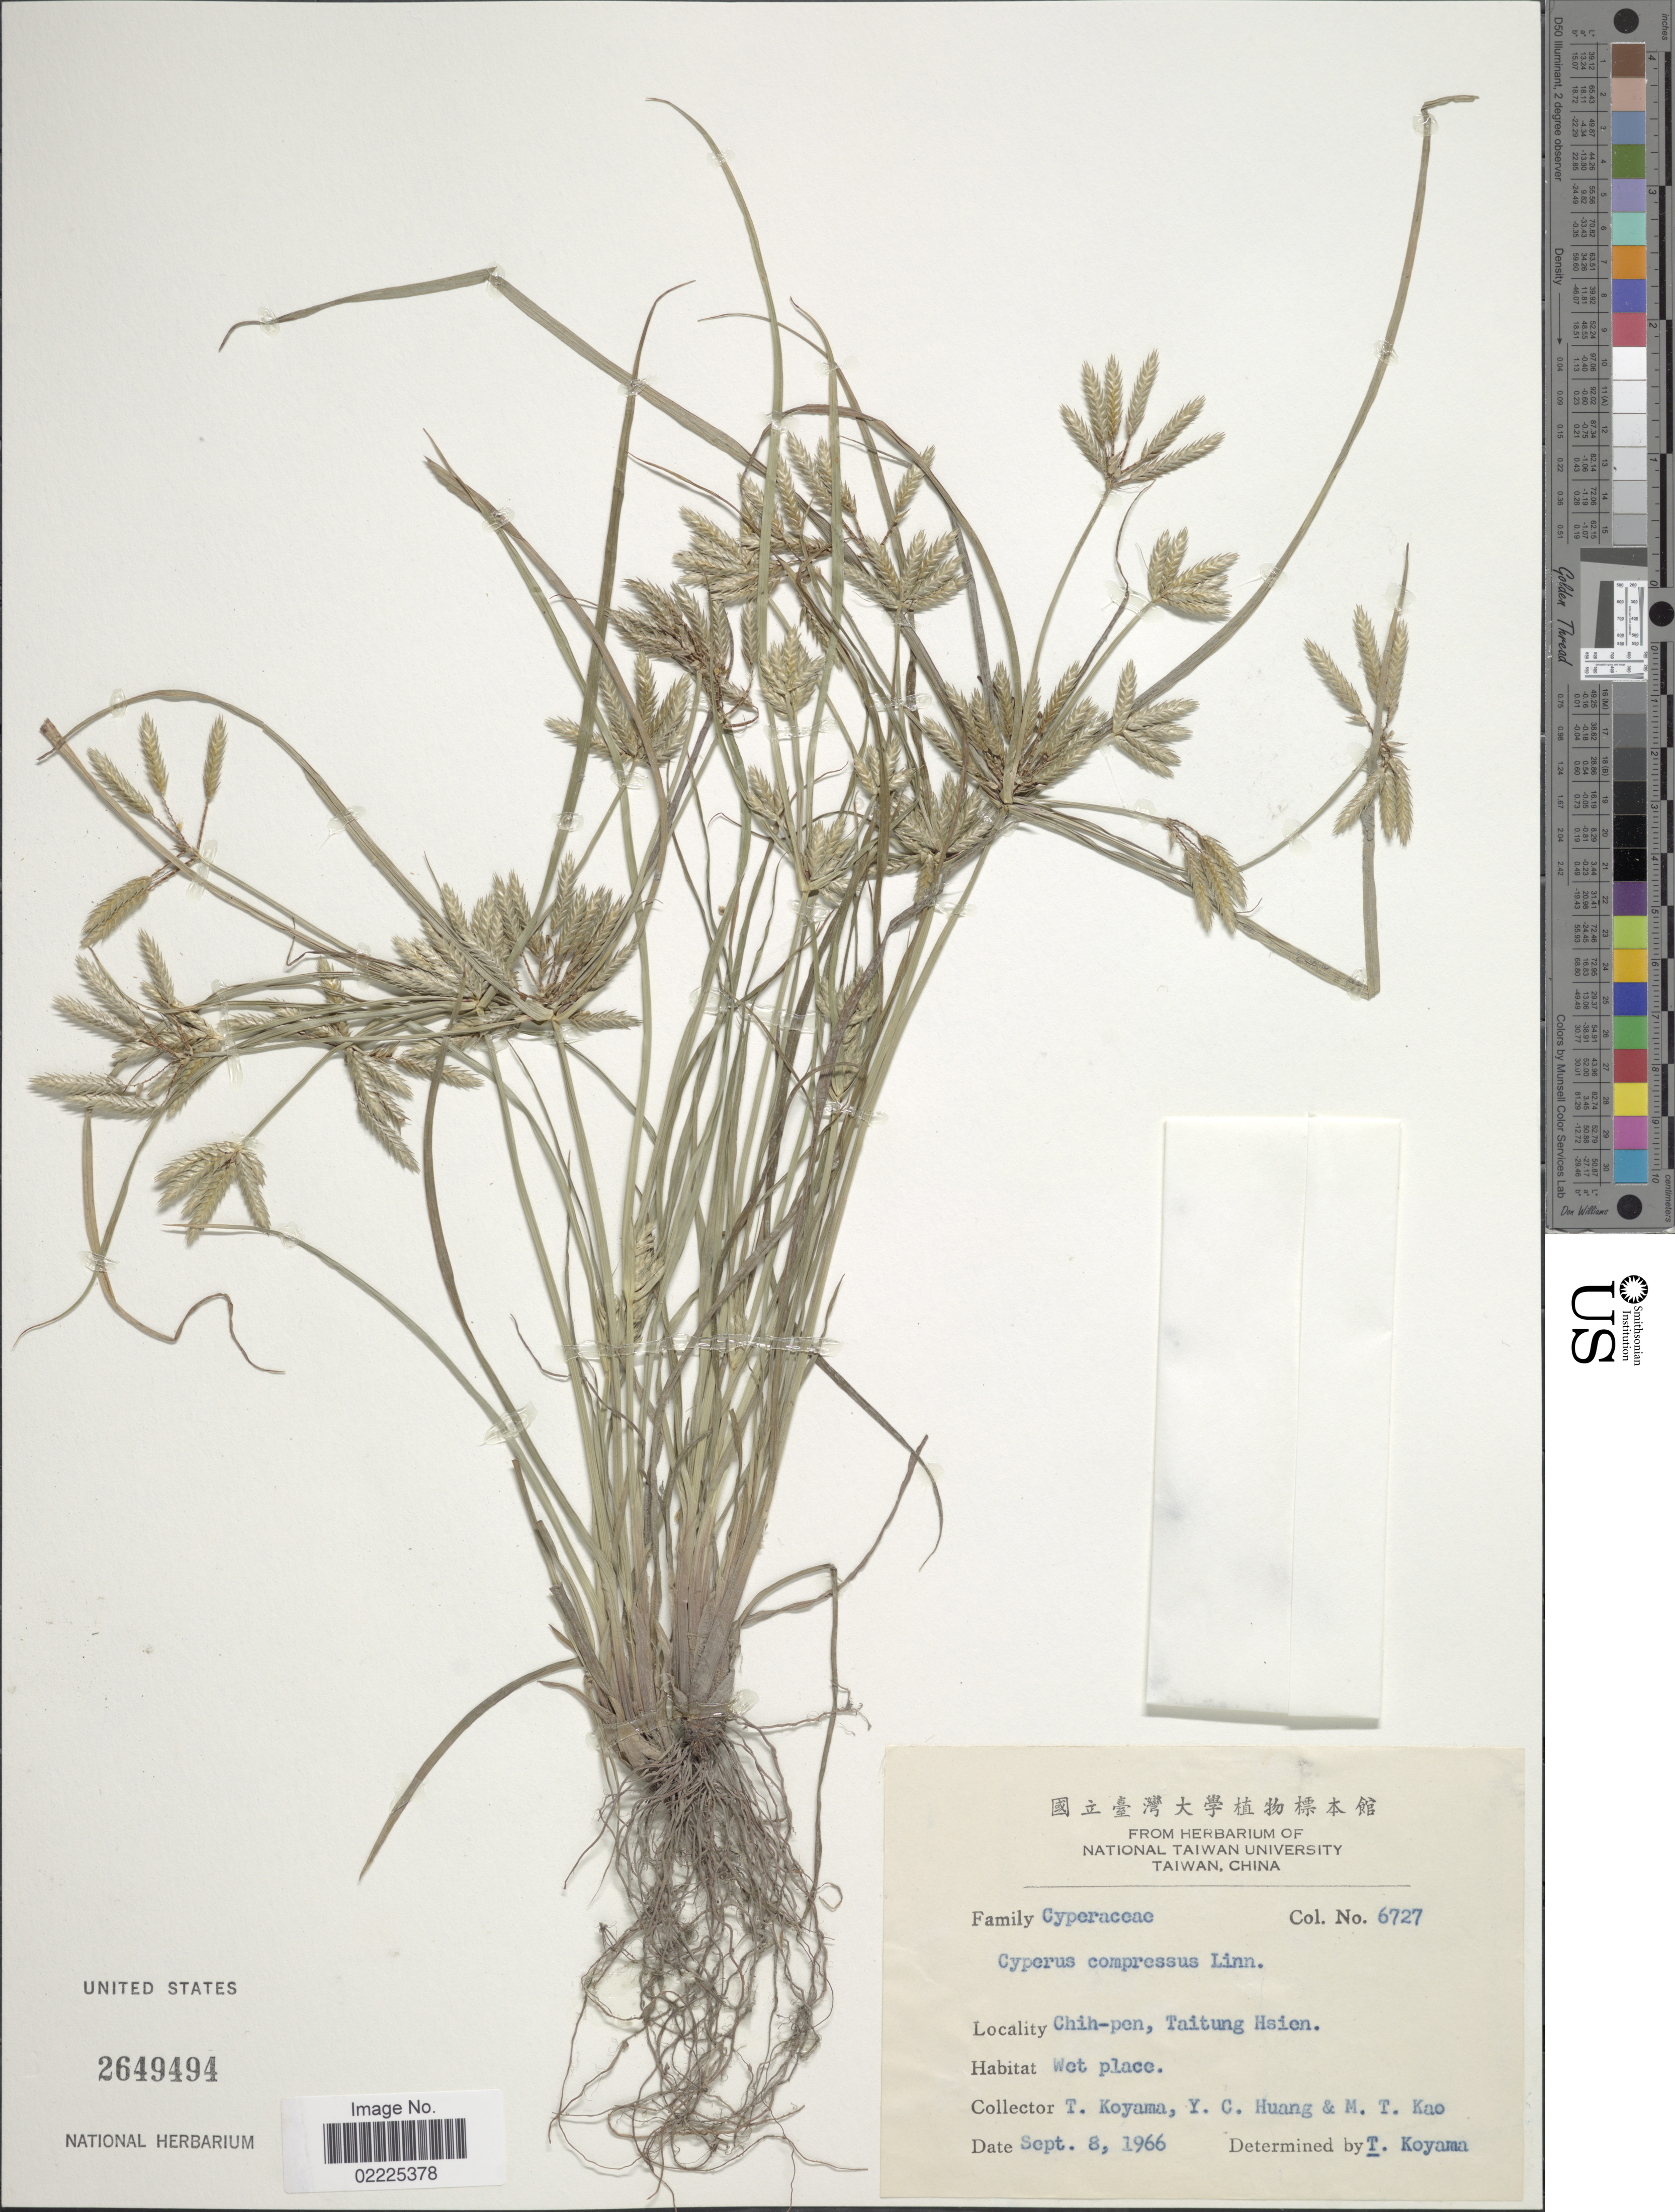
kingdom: Plantae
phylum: Tracheophyta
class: Liliopsida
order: Poales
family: Cyperaceae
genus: Cyperus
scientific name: Cyperus compressus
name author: L.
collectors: T. Koyama, C. Huang & M. T. Kao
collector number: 6727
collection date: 1966-09-08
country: Taiwan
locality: Chic-pen, Taitung Hsien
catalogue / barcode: US 2649494